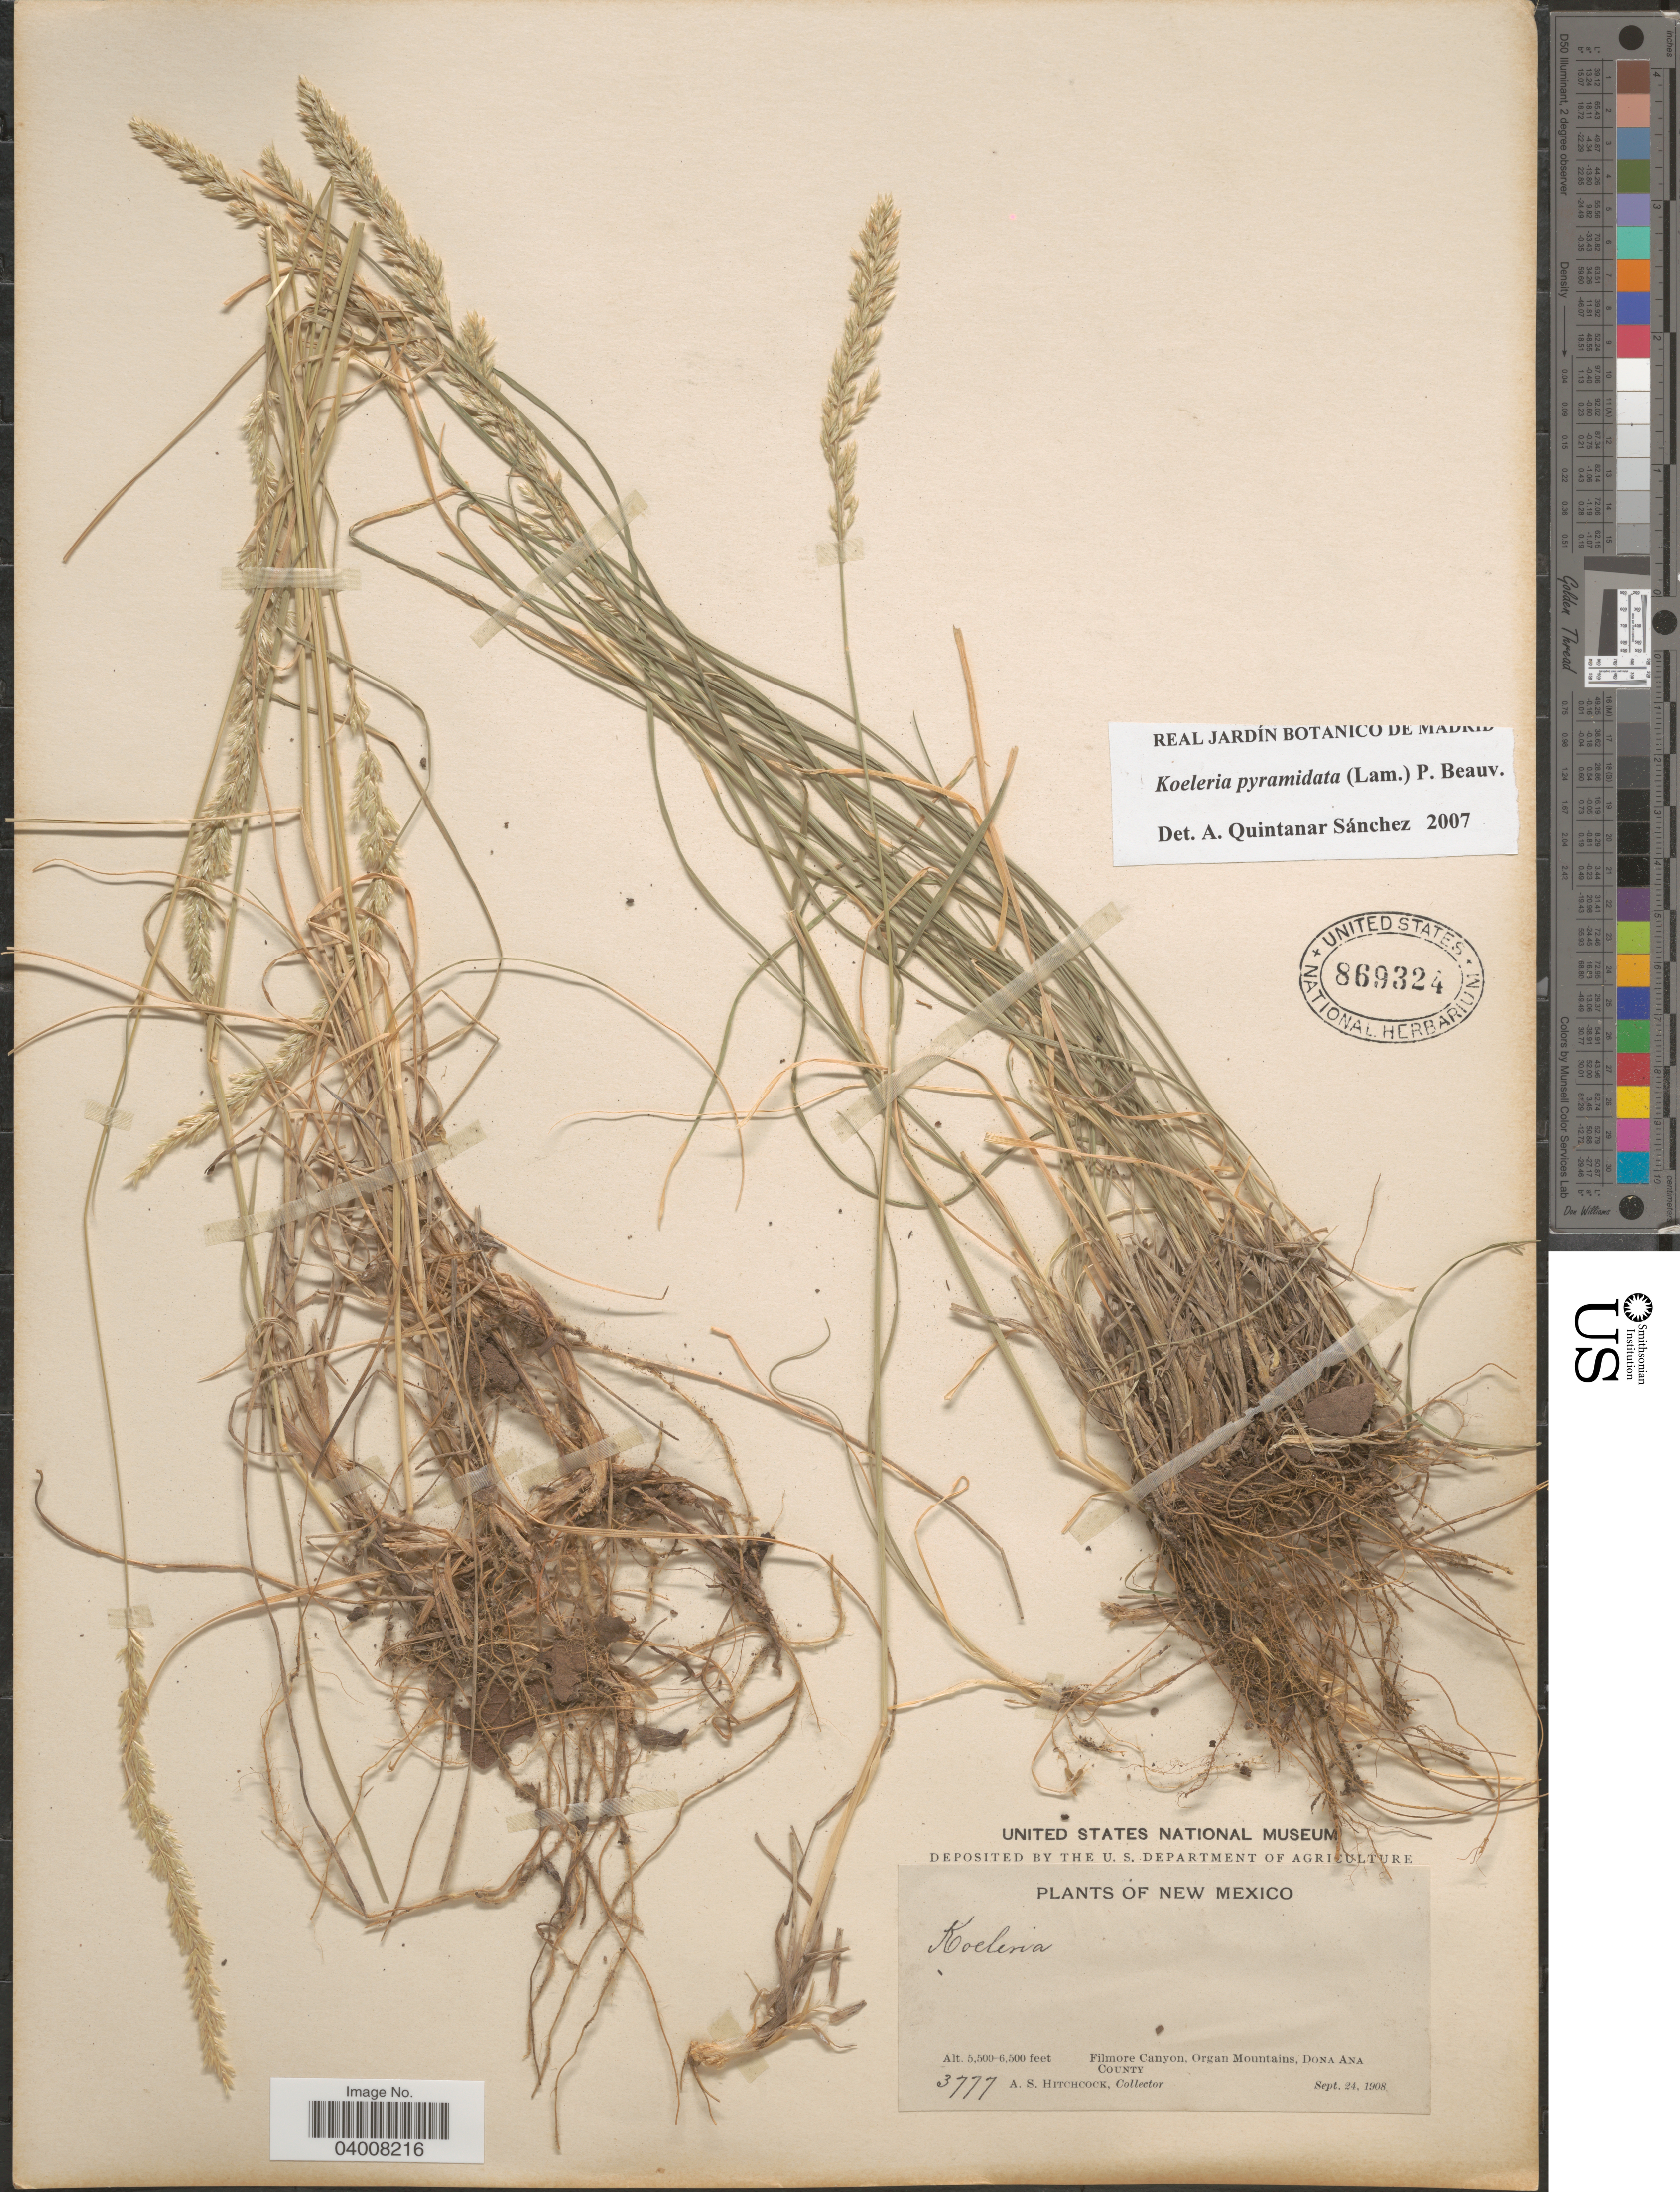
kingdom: Plantae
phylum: Tracheophyta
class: Liliopsida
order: Poales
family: Poaceae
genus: Koeleria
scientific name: Koeleria pyramidata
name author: (Lam.) P. Beauv.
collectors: A. S. Hitchcock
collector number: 3777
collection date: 1908-09-24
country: United States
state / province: New Mexico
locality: Filmore Canyon, Organ Mountains, Dona Ana County.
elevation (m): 1676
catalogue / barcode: US 869324